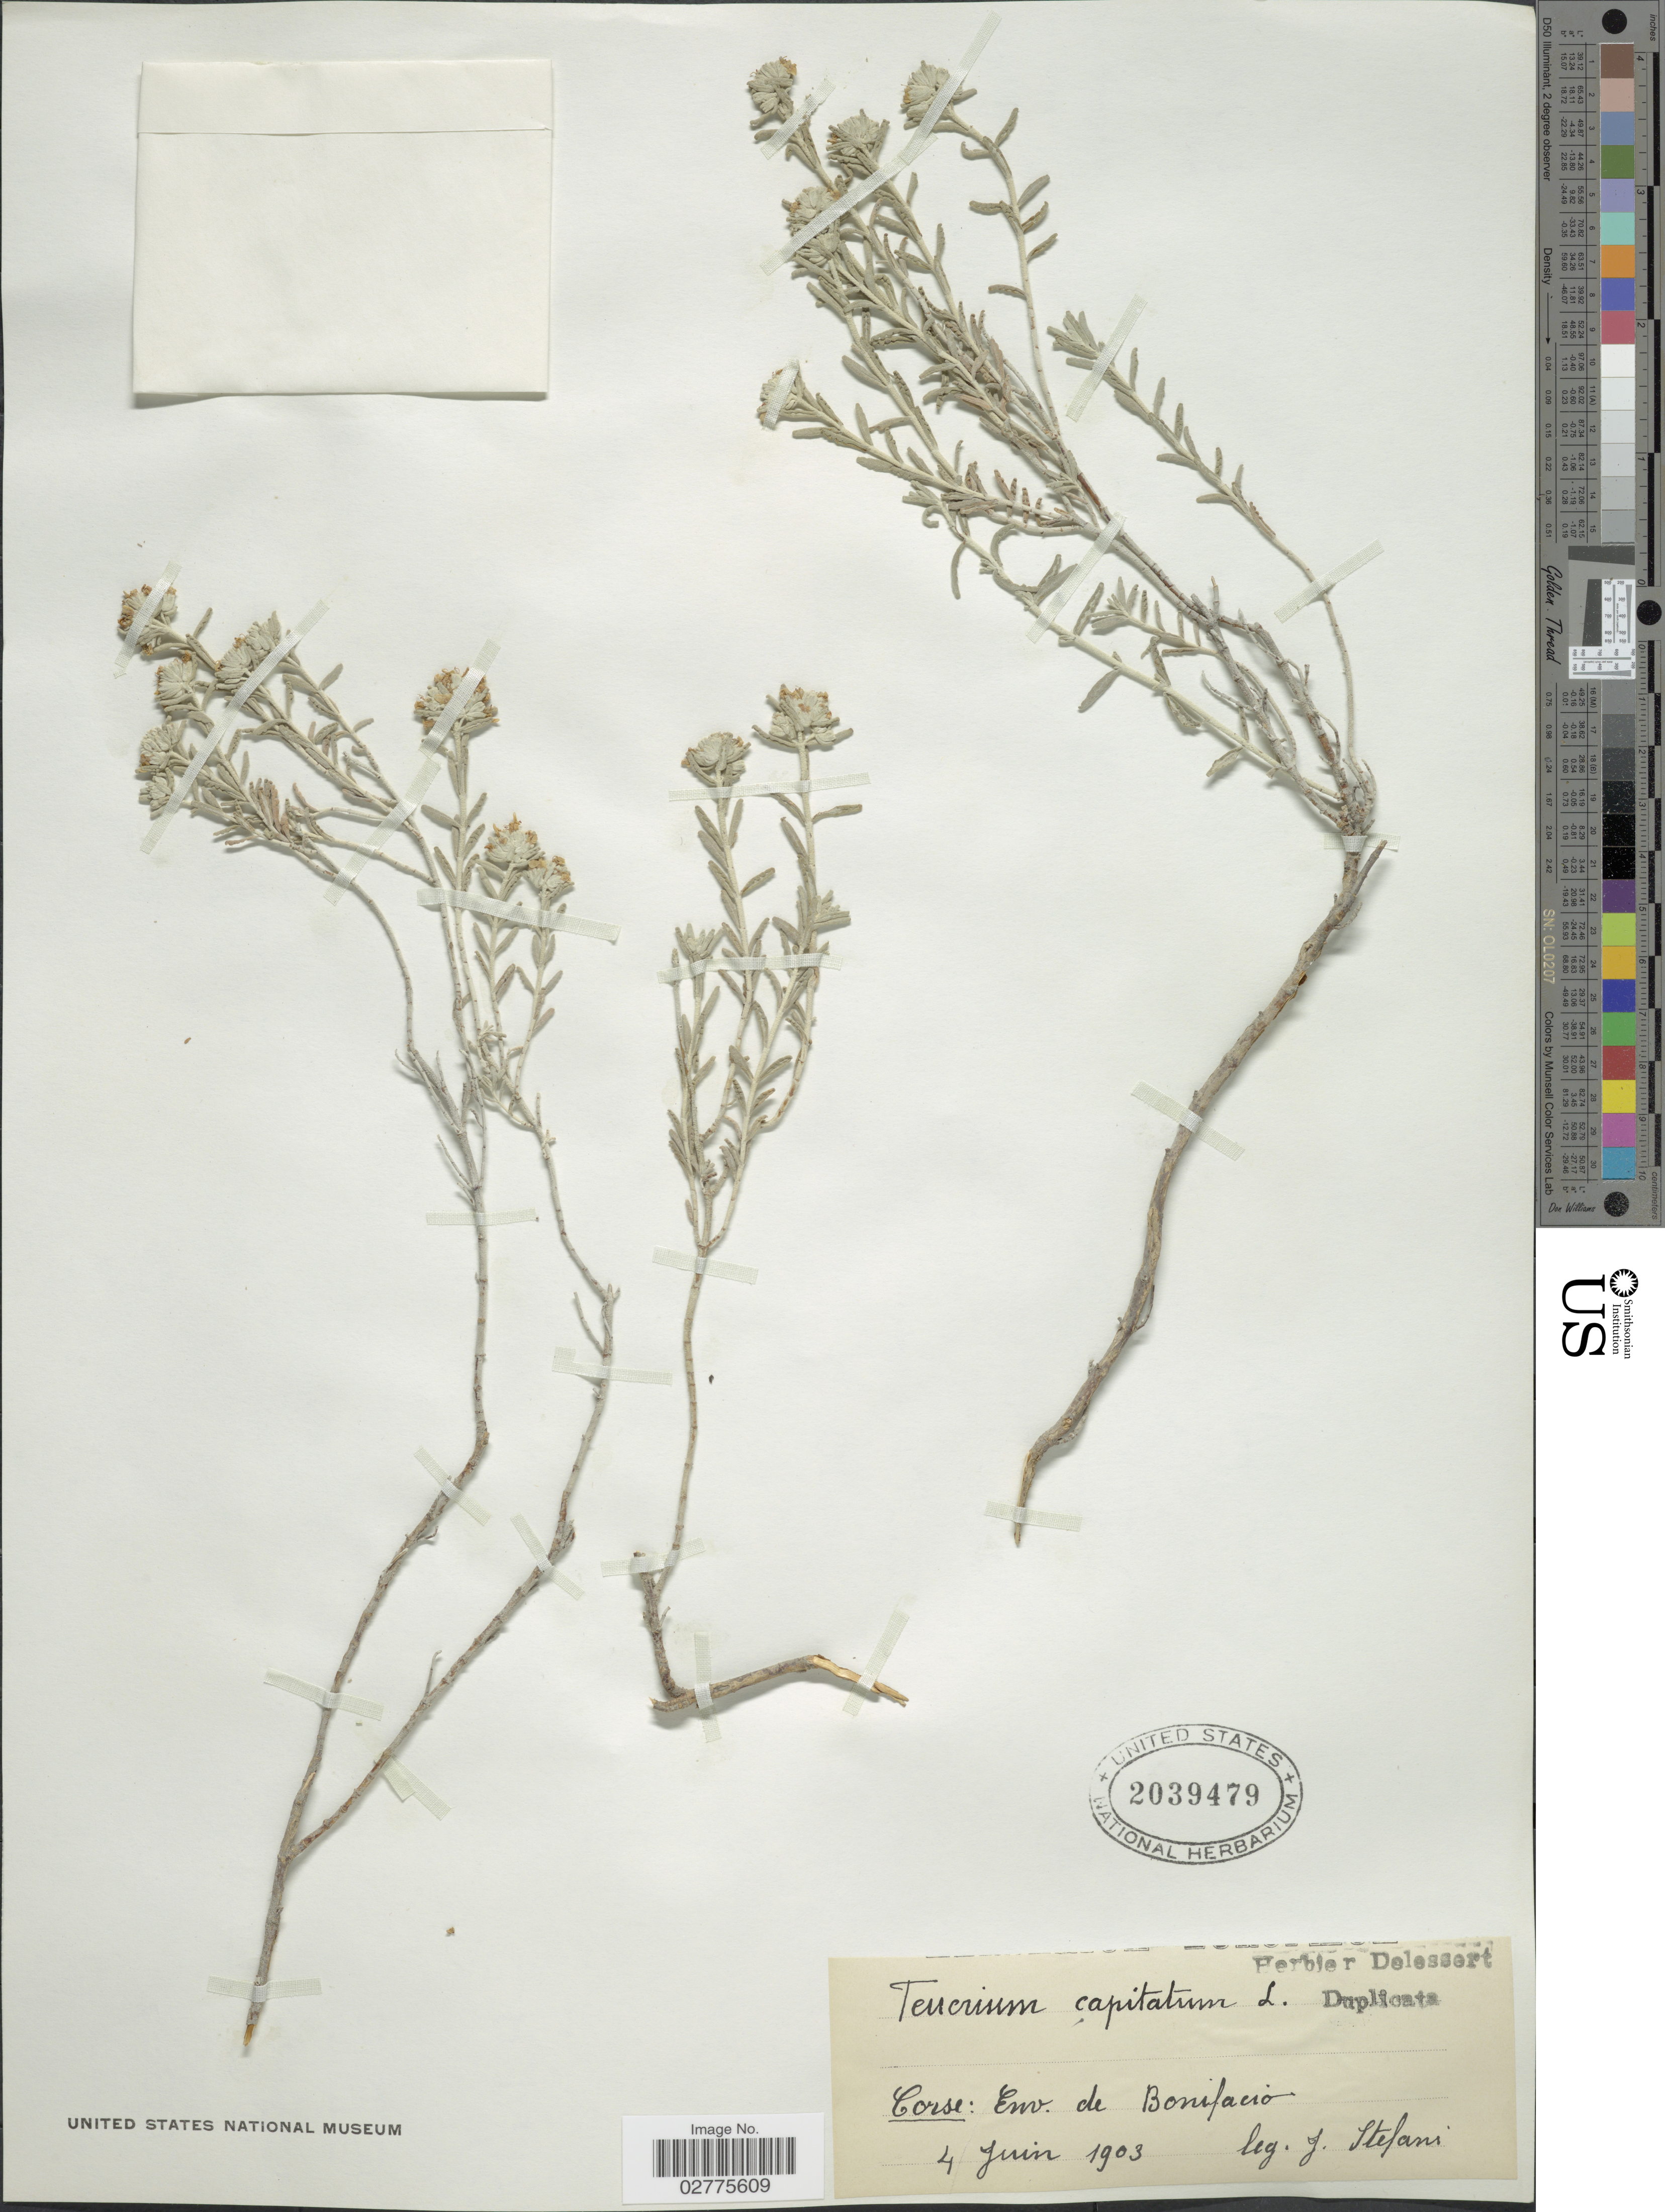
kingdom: Plantae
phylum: Tracheophyta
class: Magnoliopsida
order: Lamiales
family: Lamiaceae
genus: Teucrium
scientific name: Teucrium capitatum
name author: L.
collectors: J. Stefani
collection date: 1903-06-04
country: France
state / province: Corsica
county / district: Corse-du-Sud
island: Corse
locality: Corse: Env. de Bonifacio.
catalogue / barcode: US 2039479